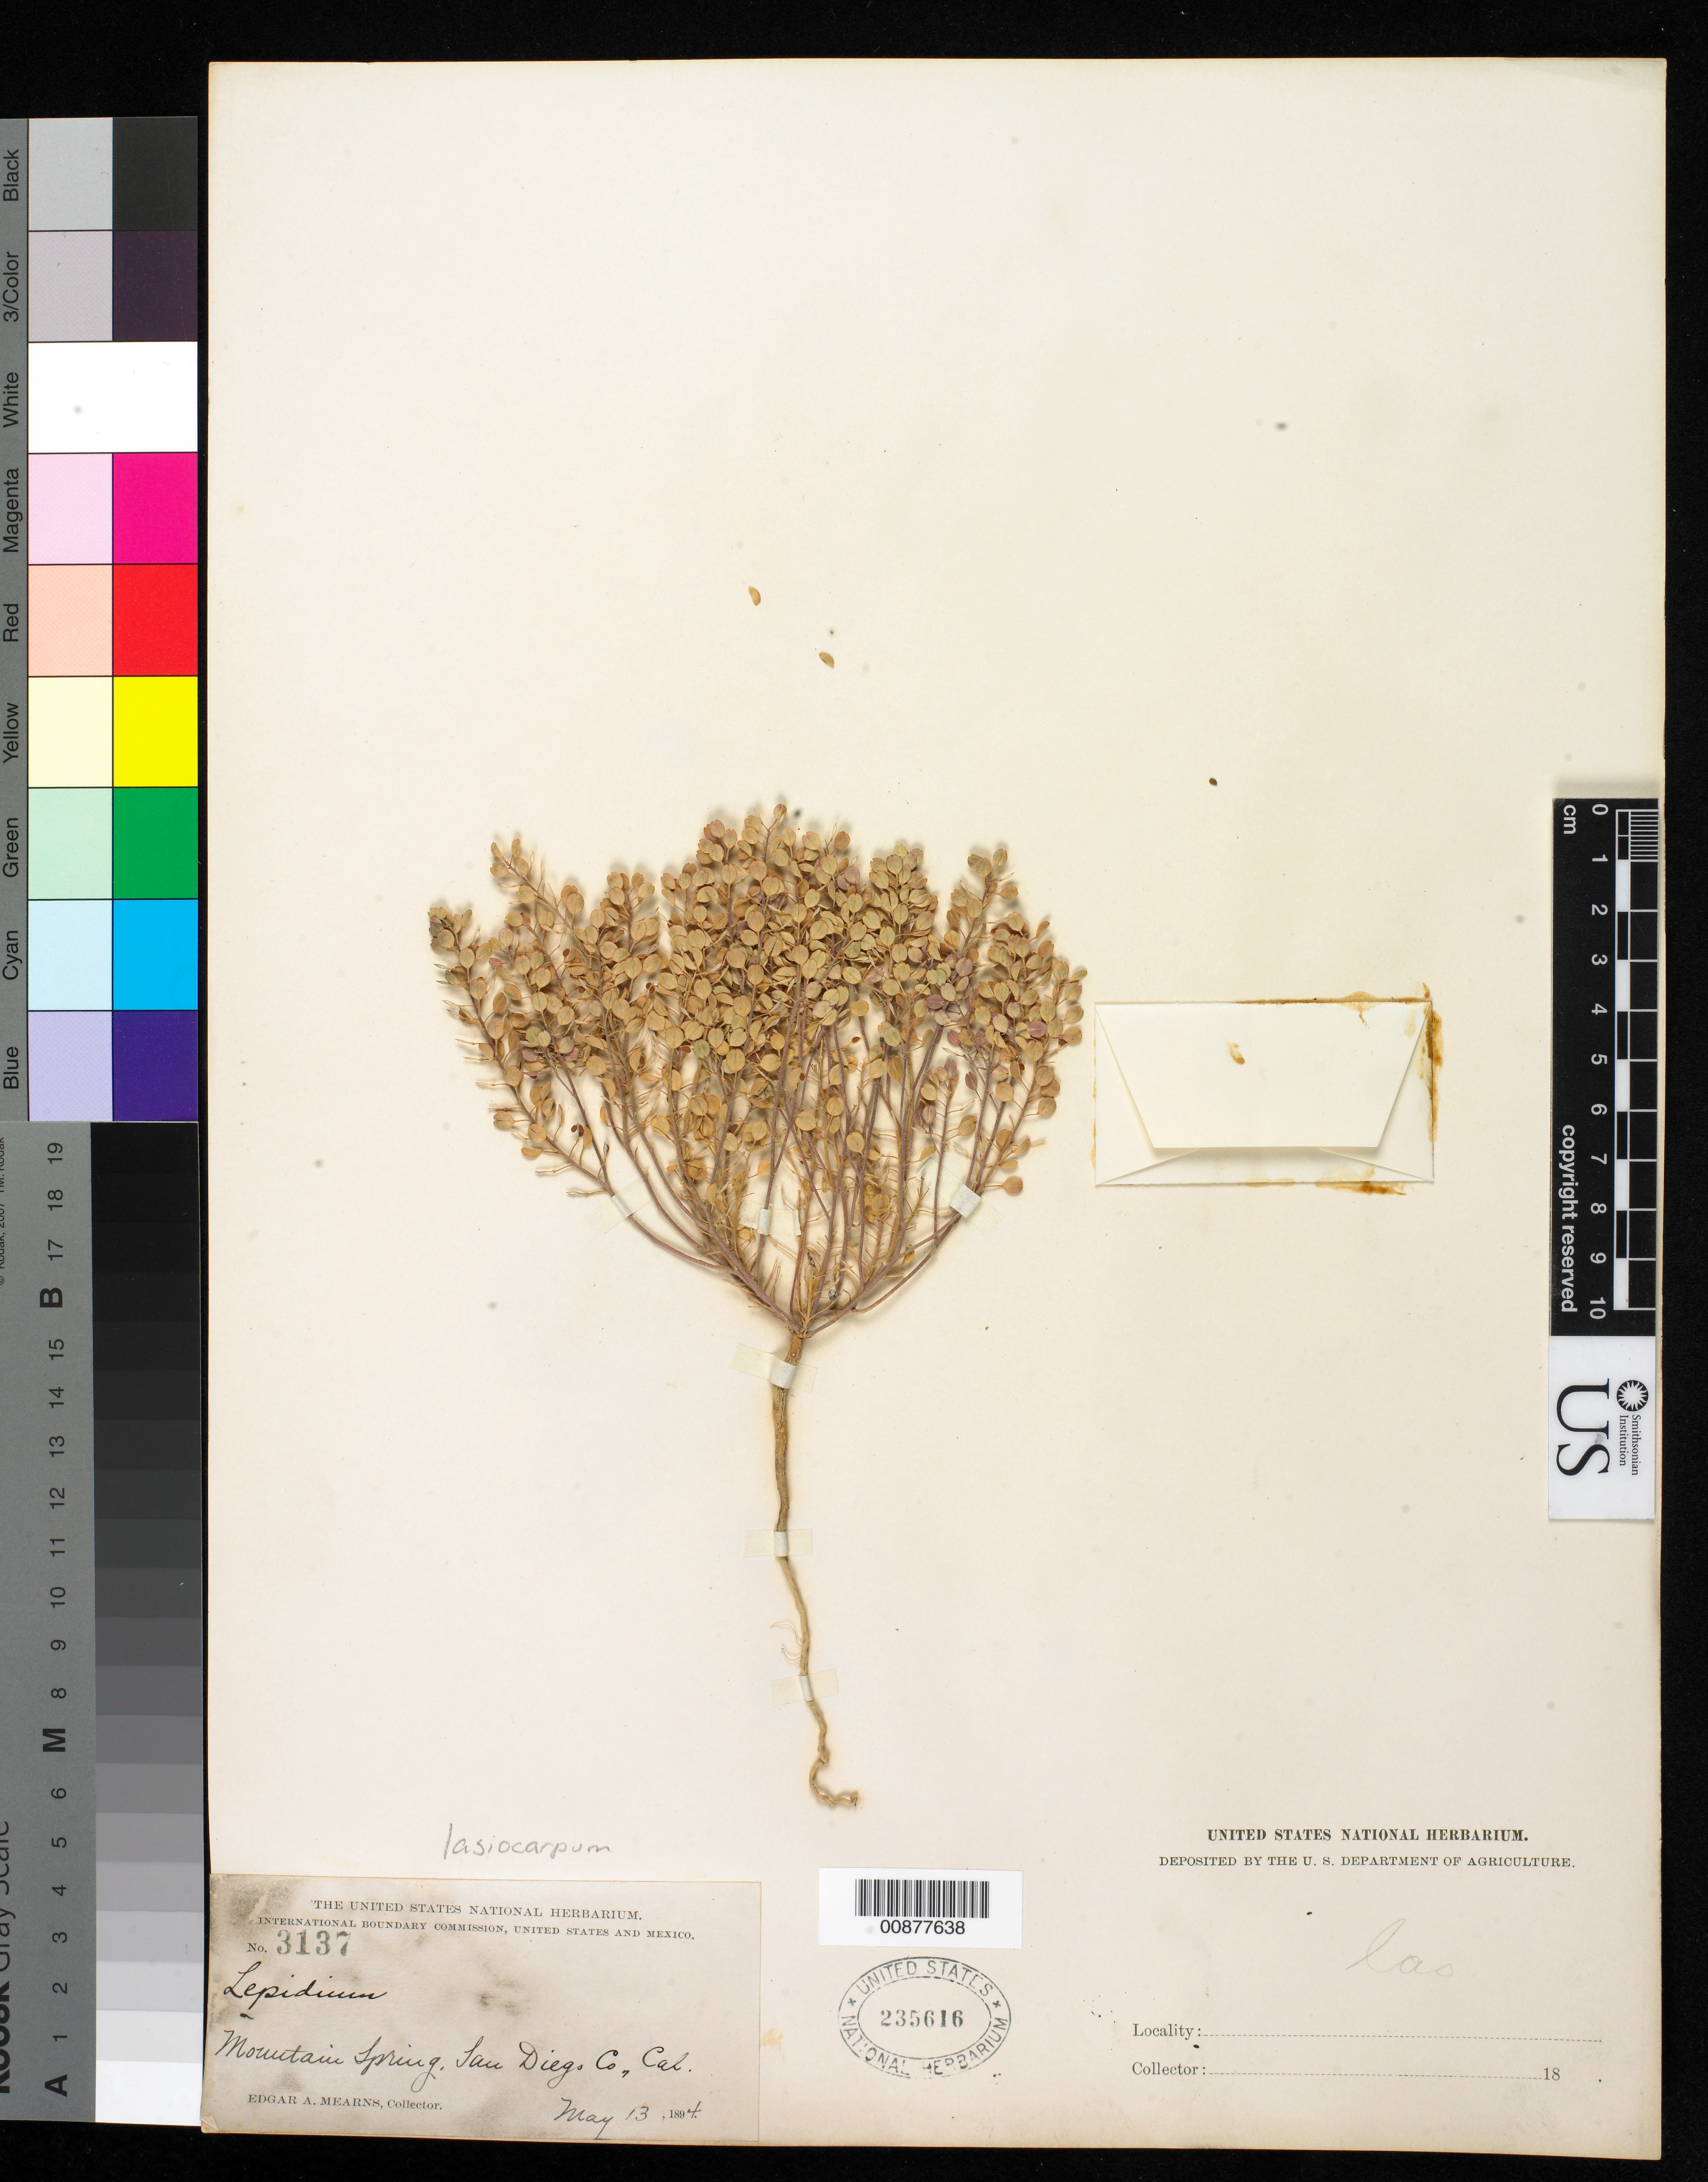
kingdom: Plantae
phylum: Tracheophyta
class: Magnoliopsida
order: Brassicales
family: Brassicaceae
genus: Lepidium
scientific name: Lepidium lasiocarpum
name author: Nutt.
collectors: E. A. Mearns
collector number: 3137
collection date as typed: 13 May 1894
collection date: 1894-05-13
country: United States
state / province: California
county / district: San Diego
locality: Mountain Spring, San Diego County, California.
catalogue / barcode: US 235616